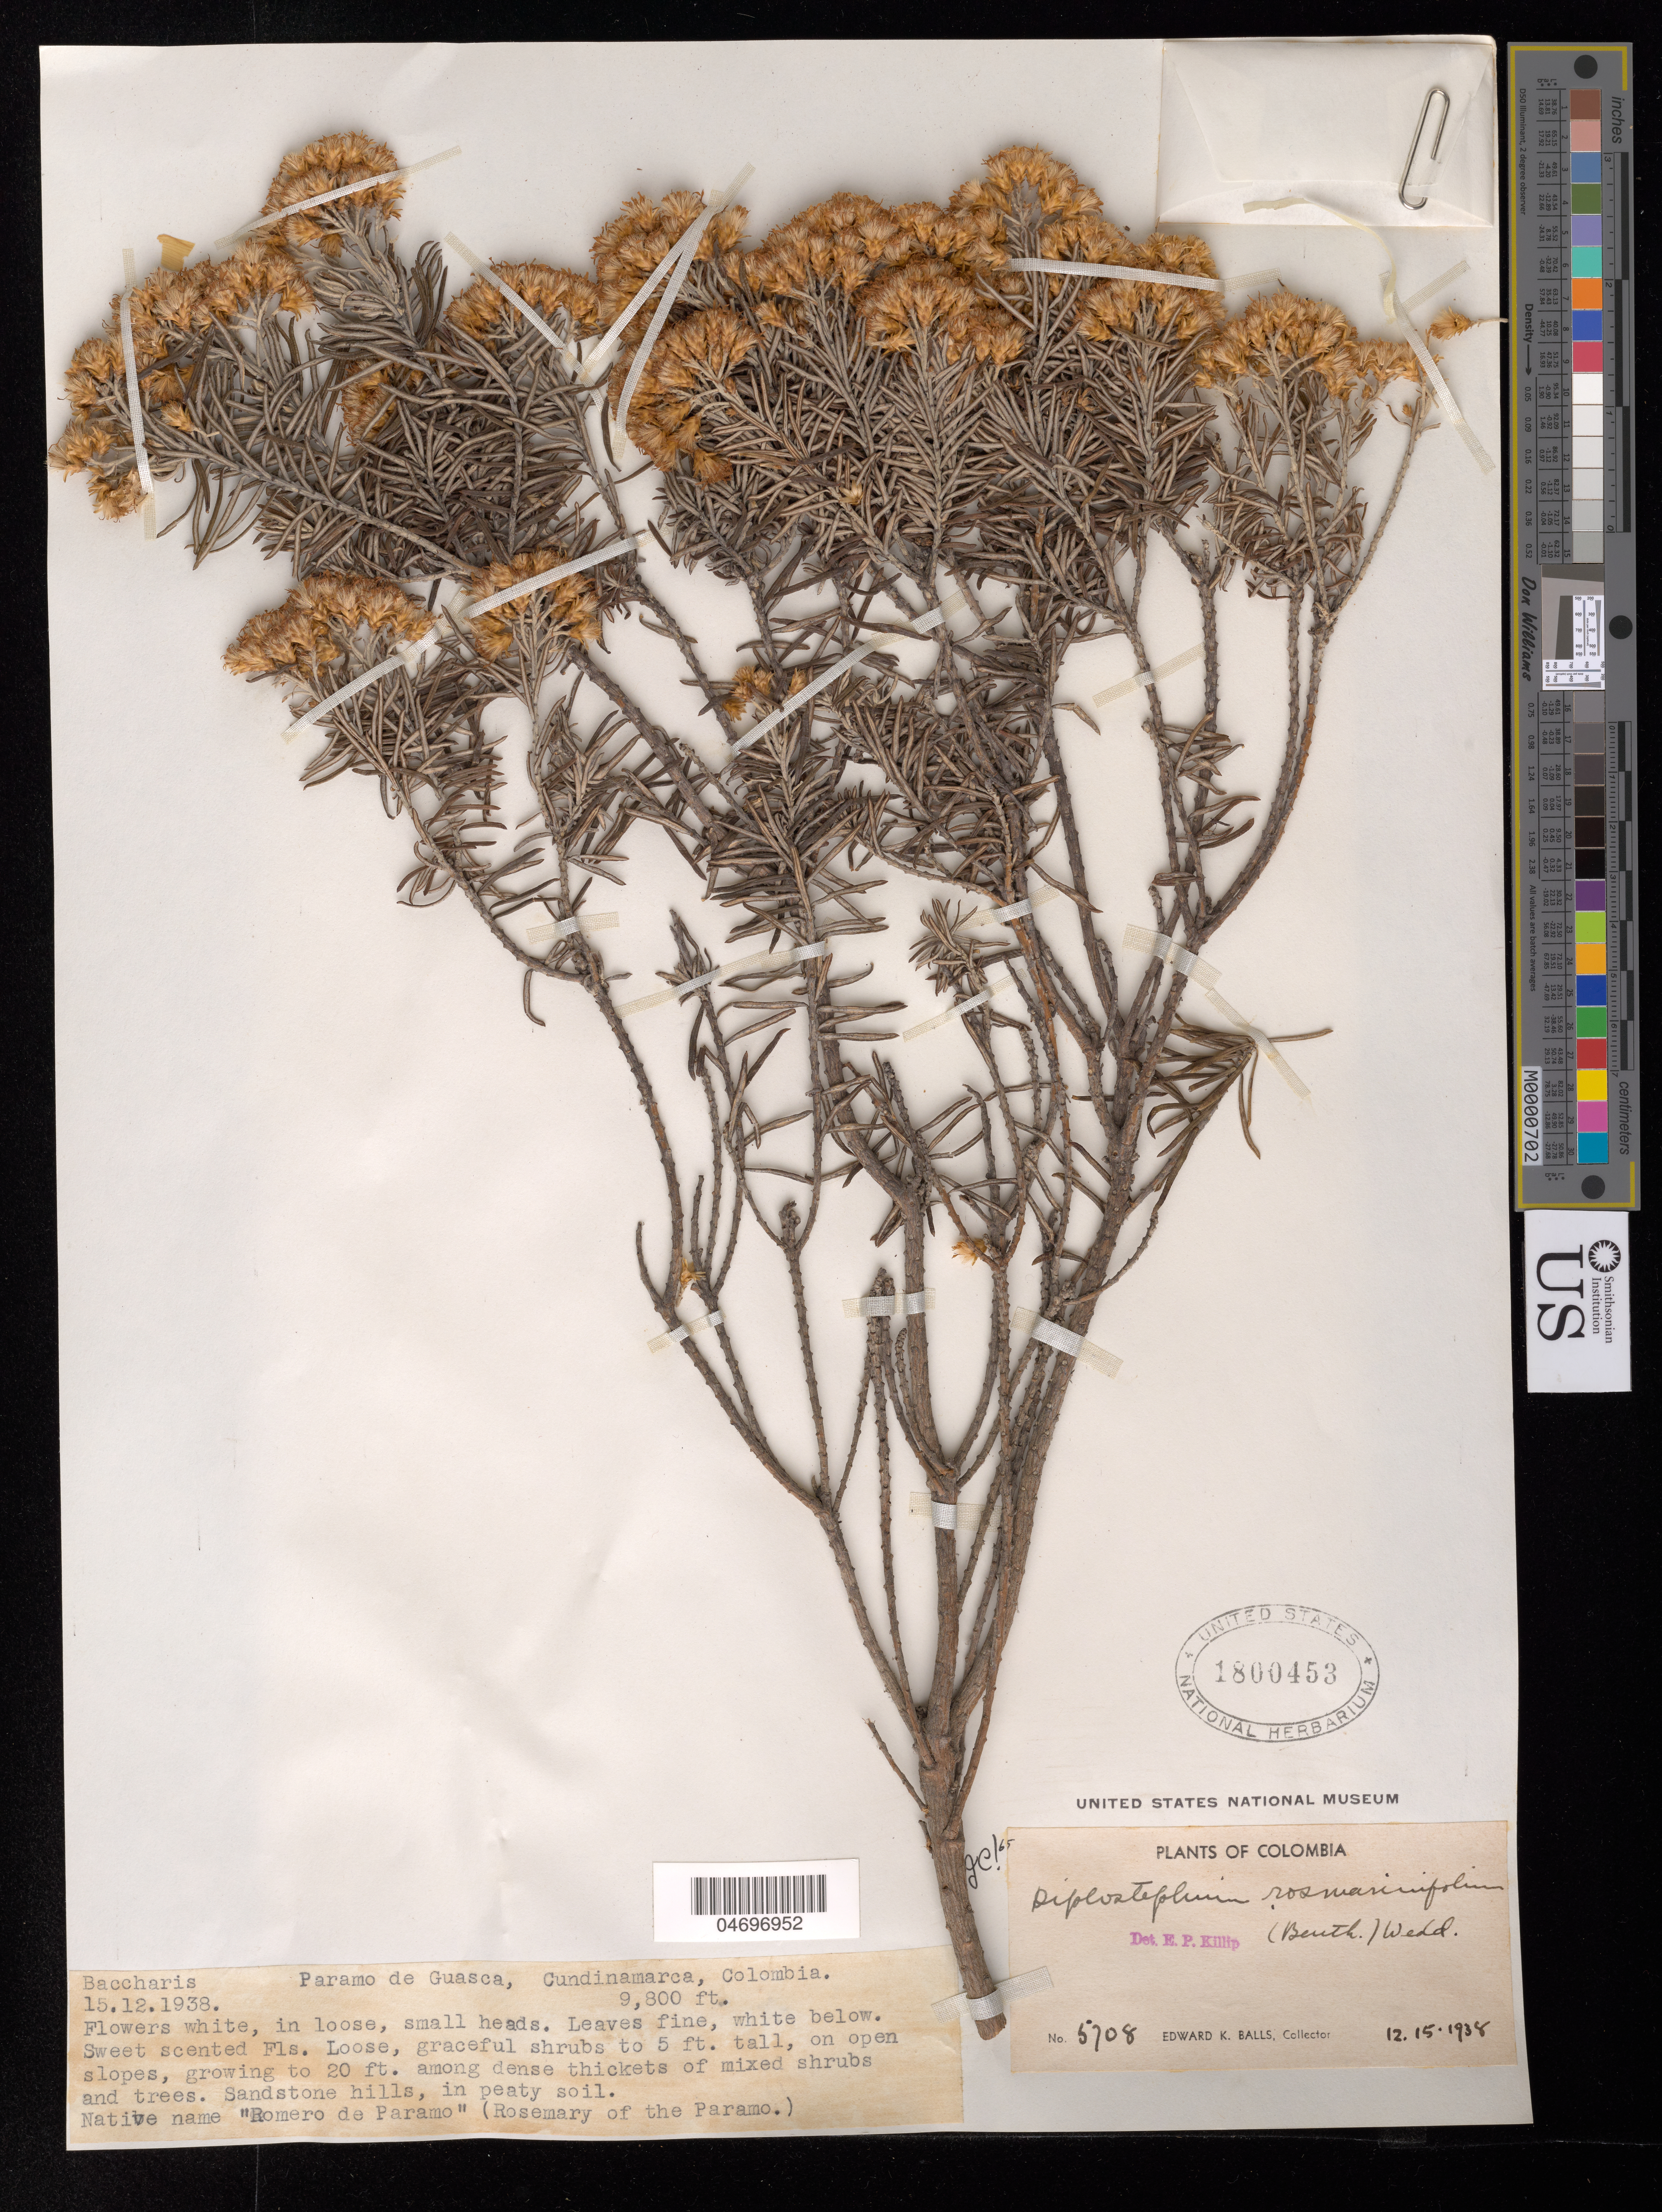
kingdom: Plantae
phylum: Tracheophyta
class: Magnoliopsida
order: Asterales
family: Asteraceae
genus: Diplostephium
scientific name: Diplostephium rosmarinifolium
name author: (Benth.) Wedd.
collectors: E. K. Balls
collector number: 5708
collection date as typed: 15 Dec 1938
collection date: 1938-12-15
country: Colombia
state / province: Cundinamarca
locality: Paramo de Guasca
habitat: On open slopes, among dense thickets of mixed shrubs and trees. Sandstone hills, in peaty soil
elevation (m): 2987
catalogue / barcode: US 1800453